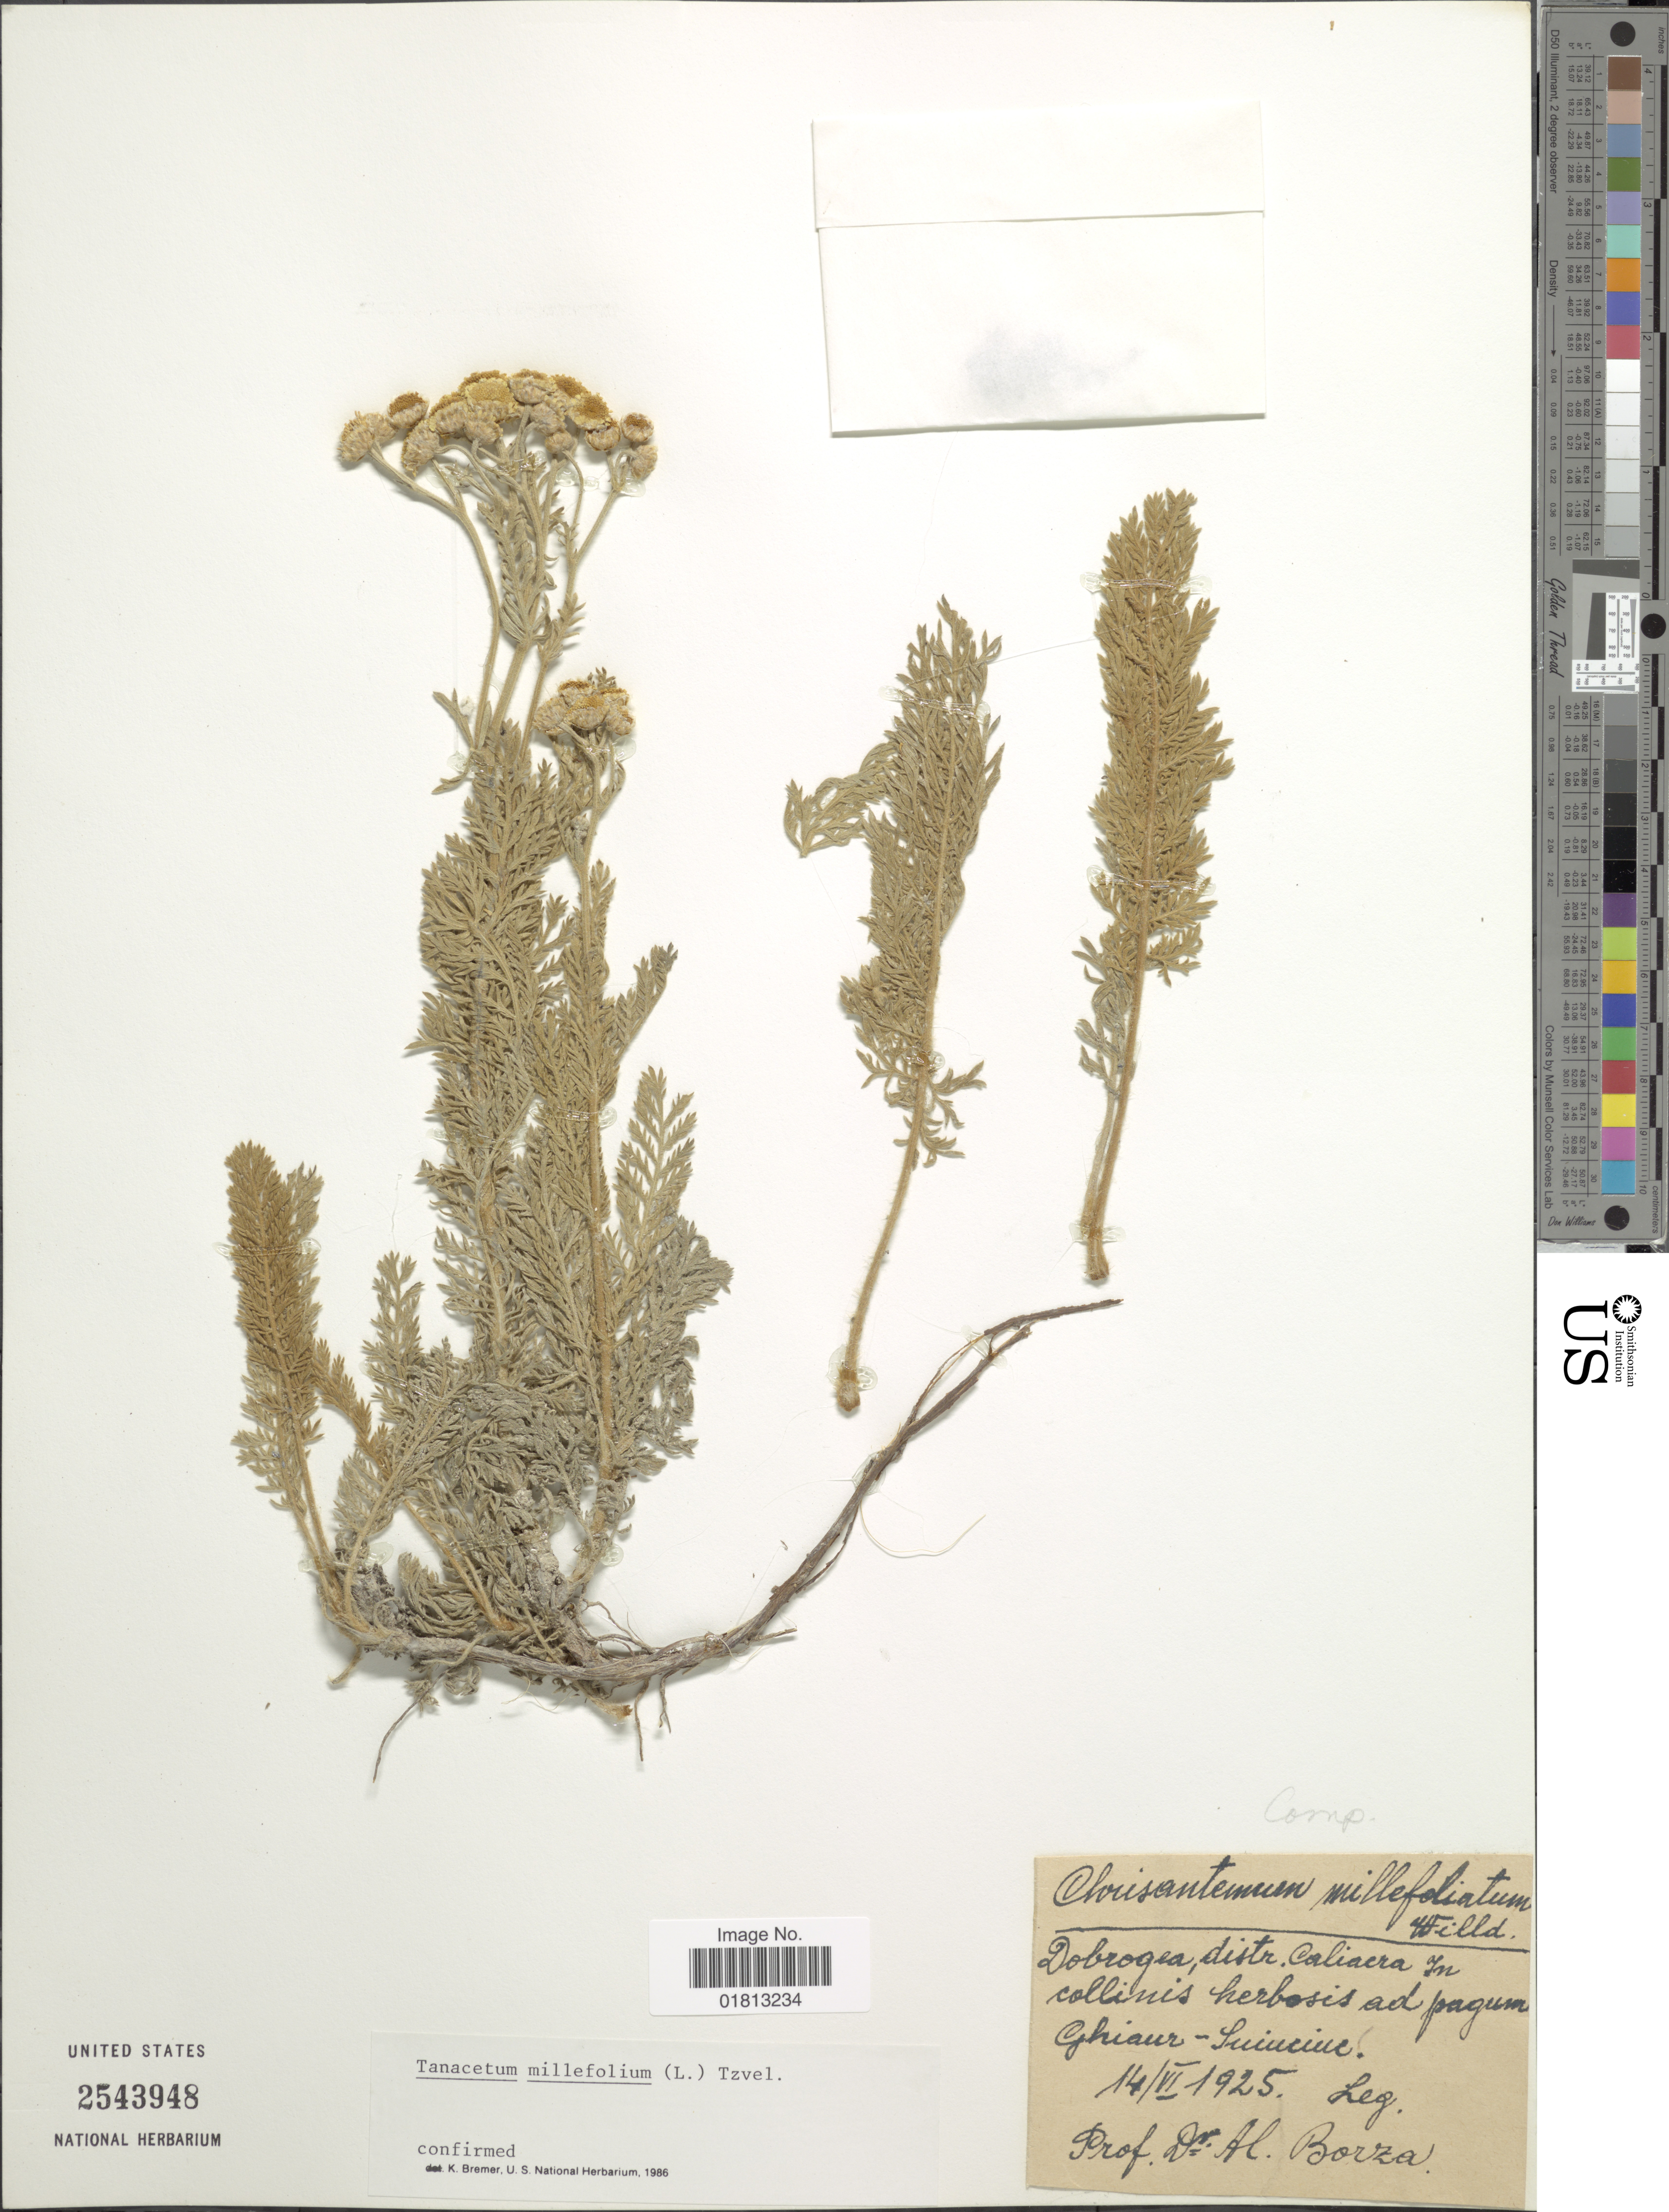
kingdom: Plantae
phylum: Tracheophyta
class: Magnoliopsida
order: Asterales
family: Asteraceae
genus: Tanacetum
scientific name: Tanacetum millefolium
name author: (L.) Tzvelev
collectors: A. Borza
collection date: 1925-06-14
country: Romania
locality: Dobrogea, distr. Caliacra in collinis herbosis ad pagum Ghiaur, Sucuicuie [interpreted]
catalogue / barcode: US 2543948